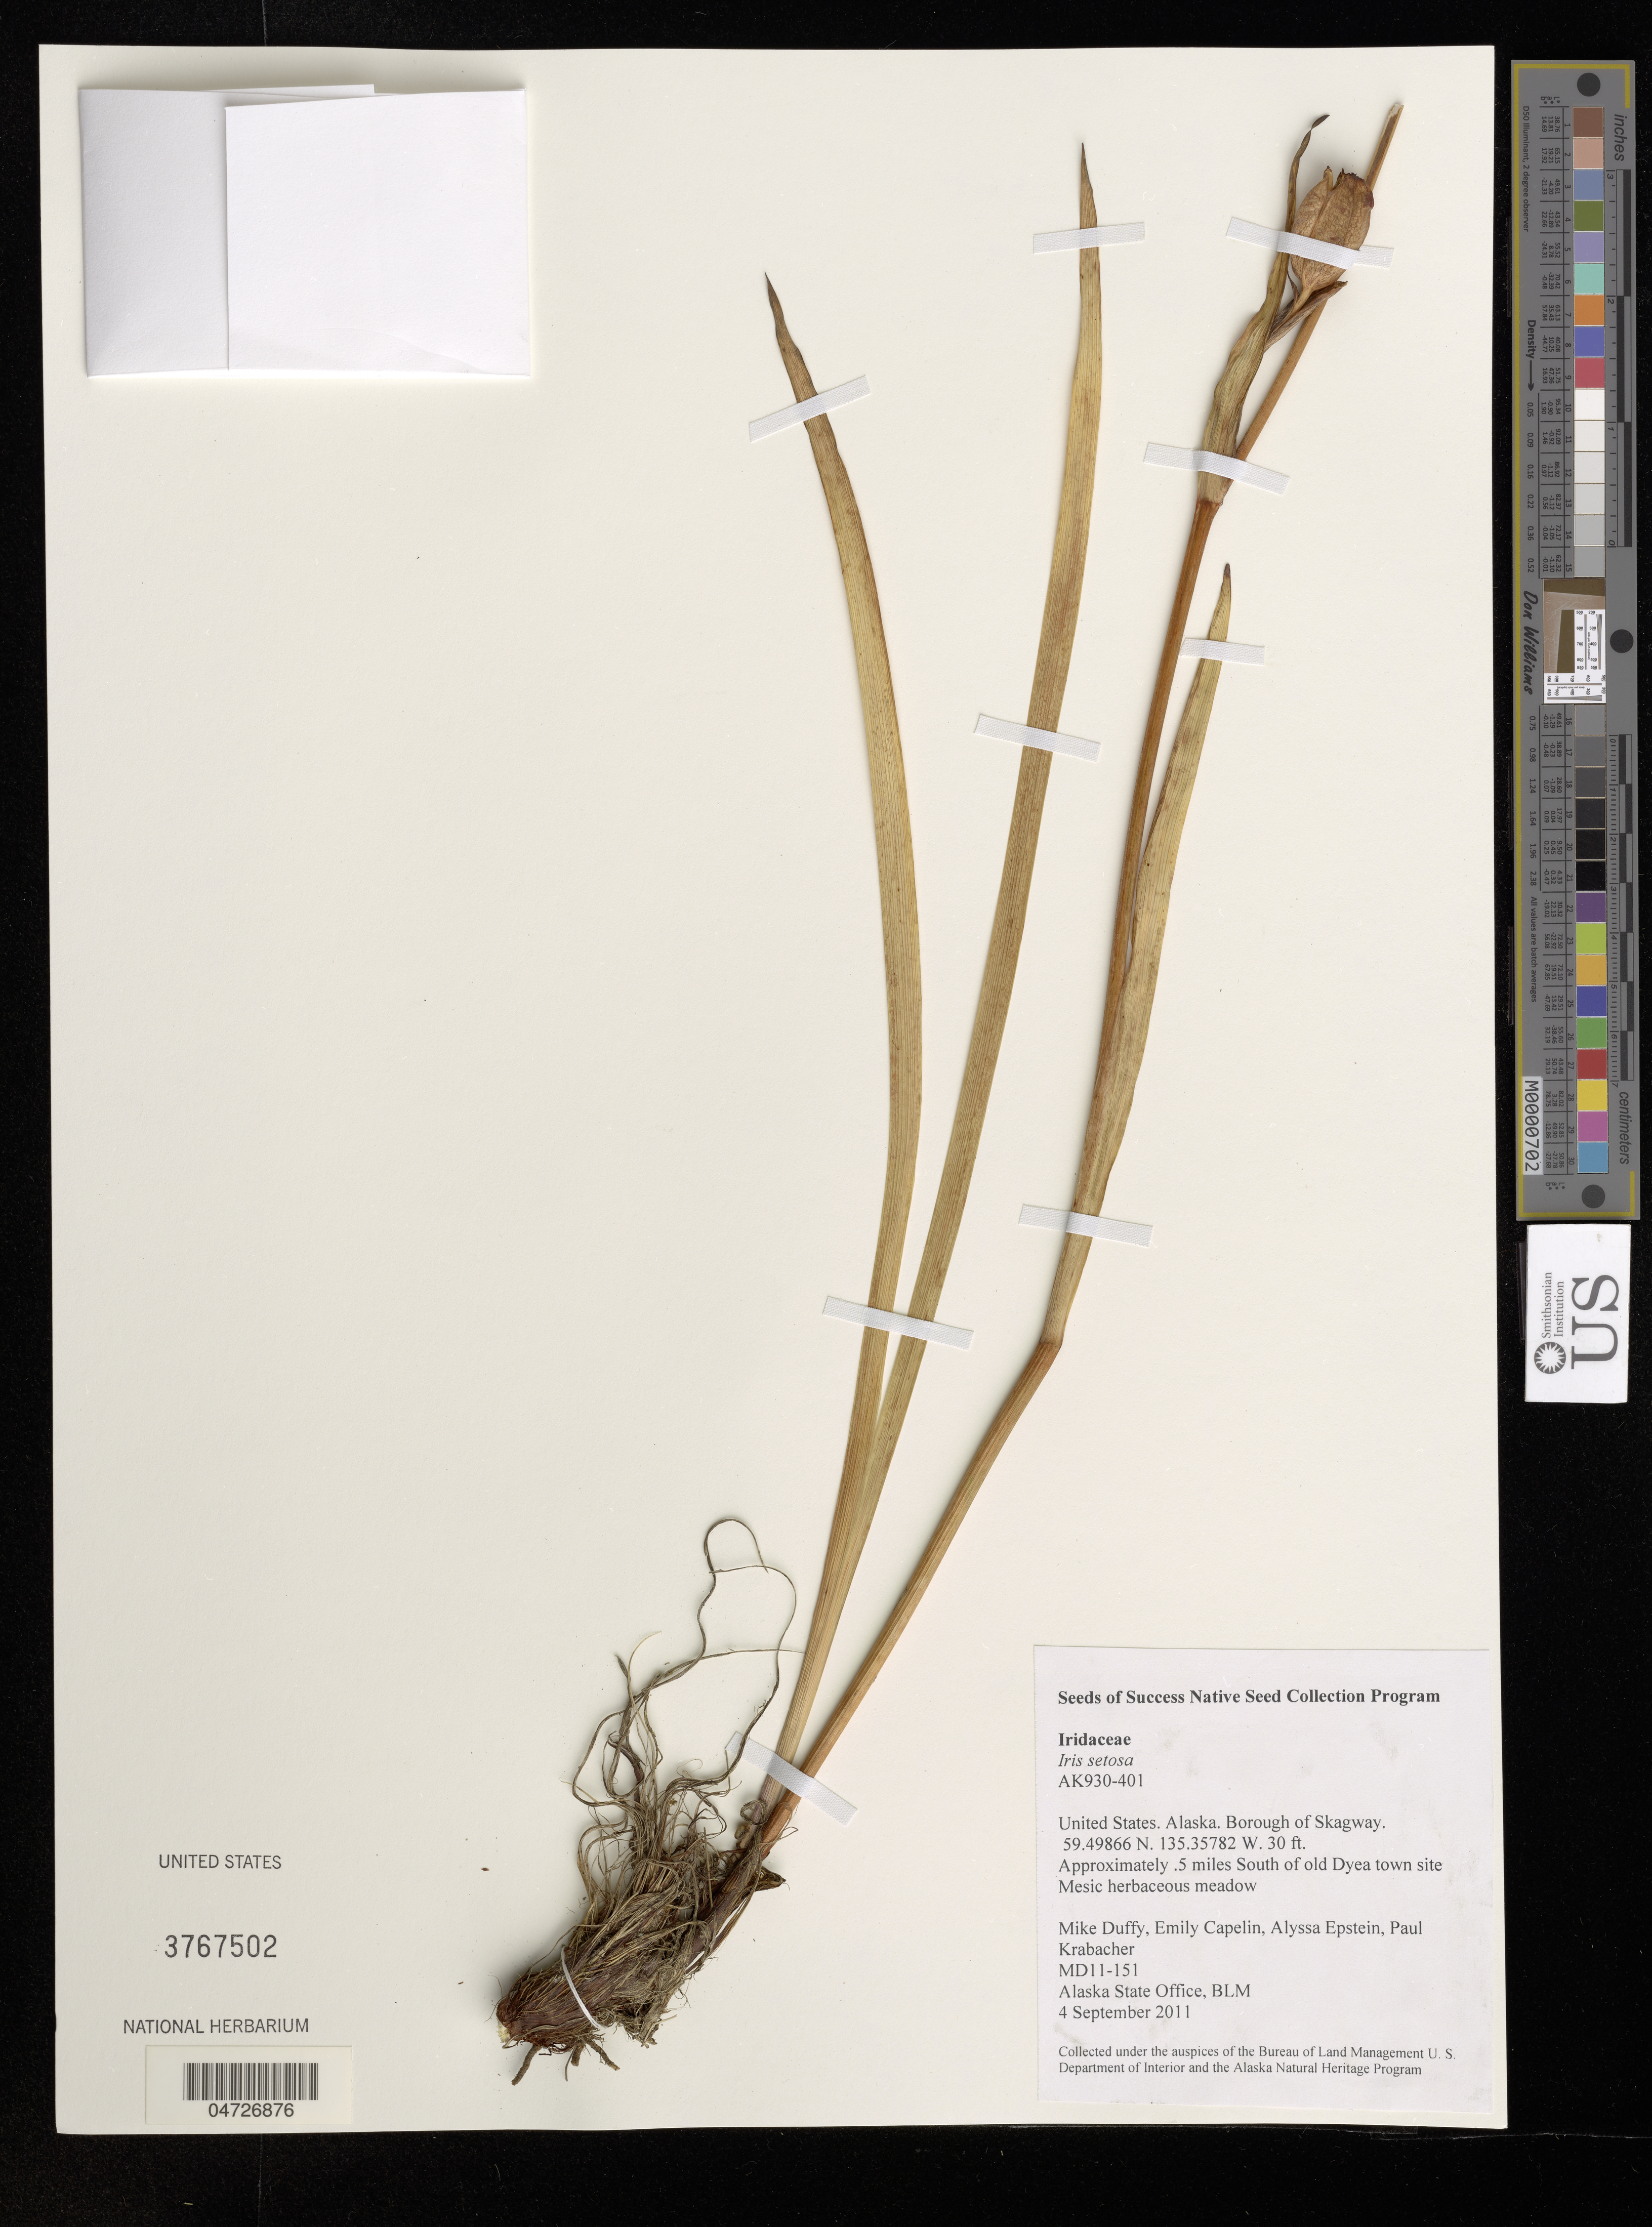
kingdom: Plantae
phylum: Tracheophyta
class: Liliopsida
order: Asparagales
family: Iridaceae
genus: Iris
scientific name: Iris setosa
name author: Pall. ex Link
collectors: M. Duffy, E. Capelin, A. Epstein & P. Krabacher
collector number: MD11-151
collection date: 2011-09-04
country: United States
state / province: Alaska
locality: Borough of Skagway. Approximately .5 miles South of old Dyea town site.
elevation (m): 9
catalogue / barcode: US 3767502